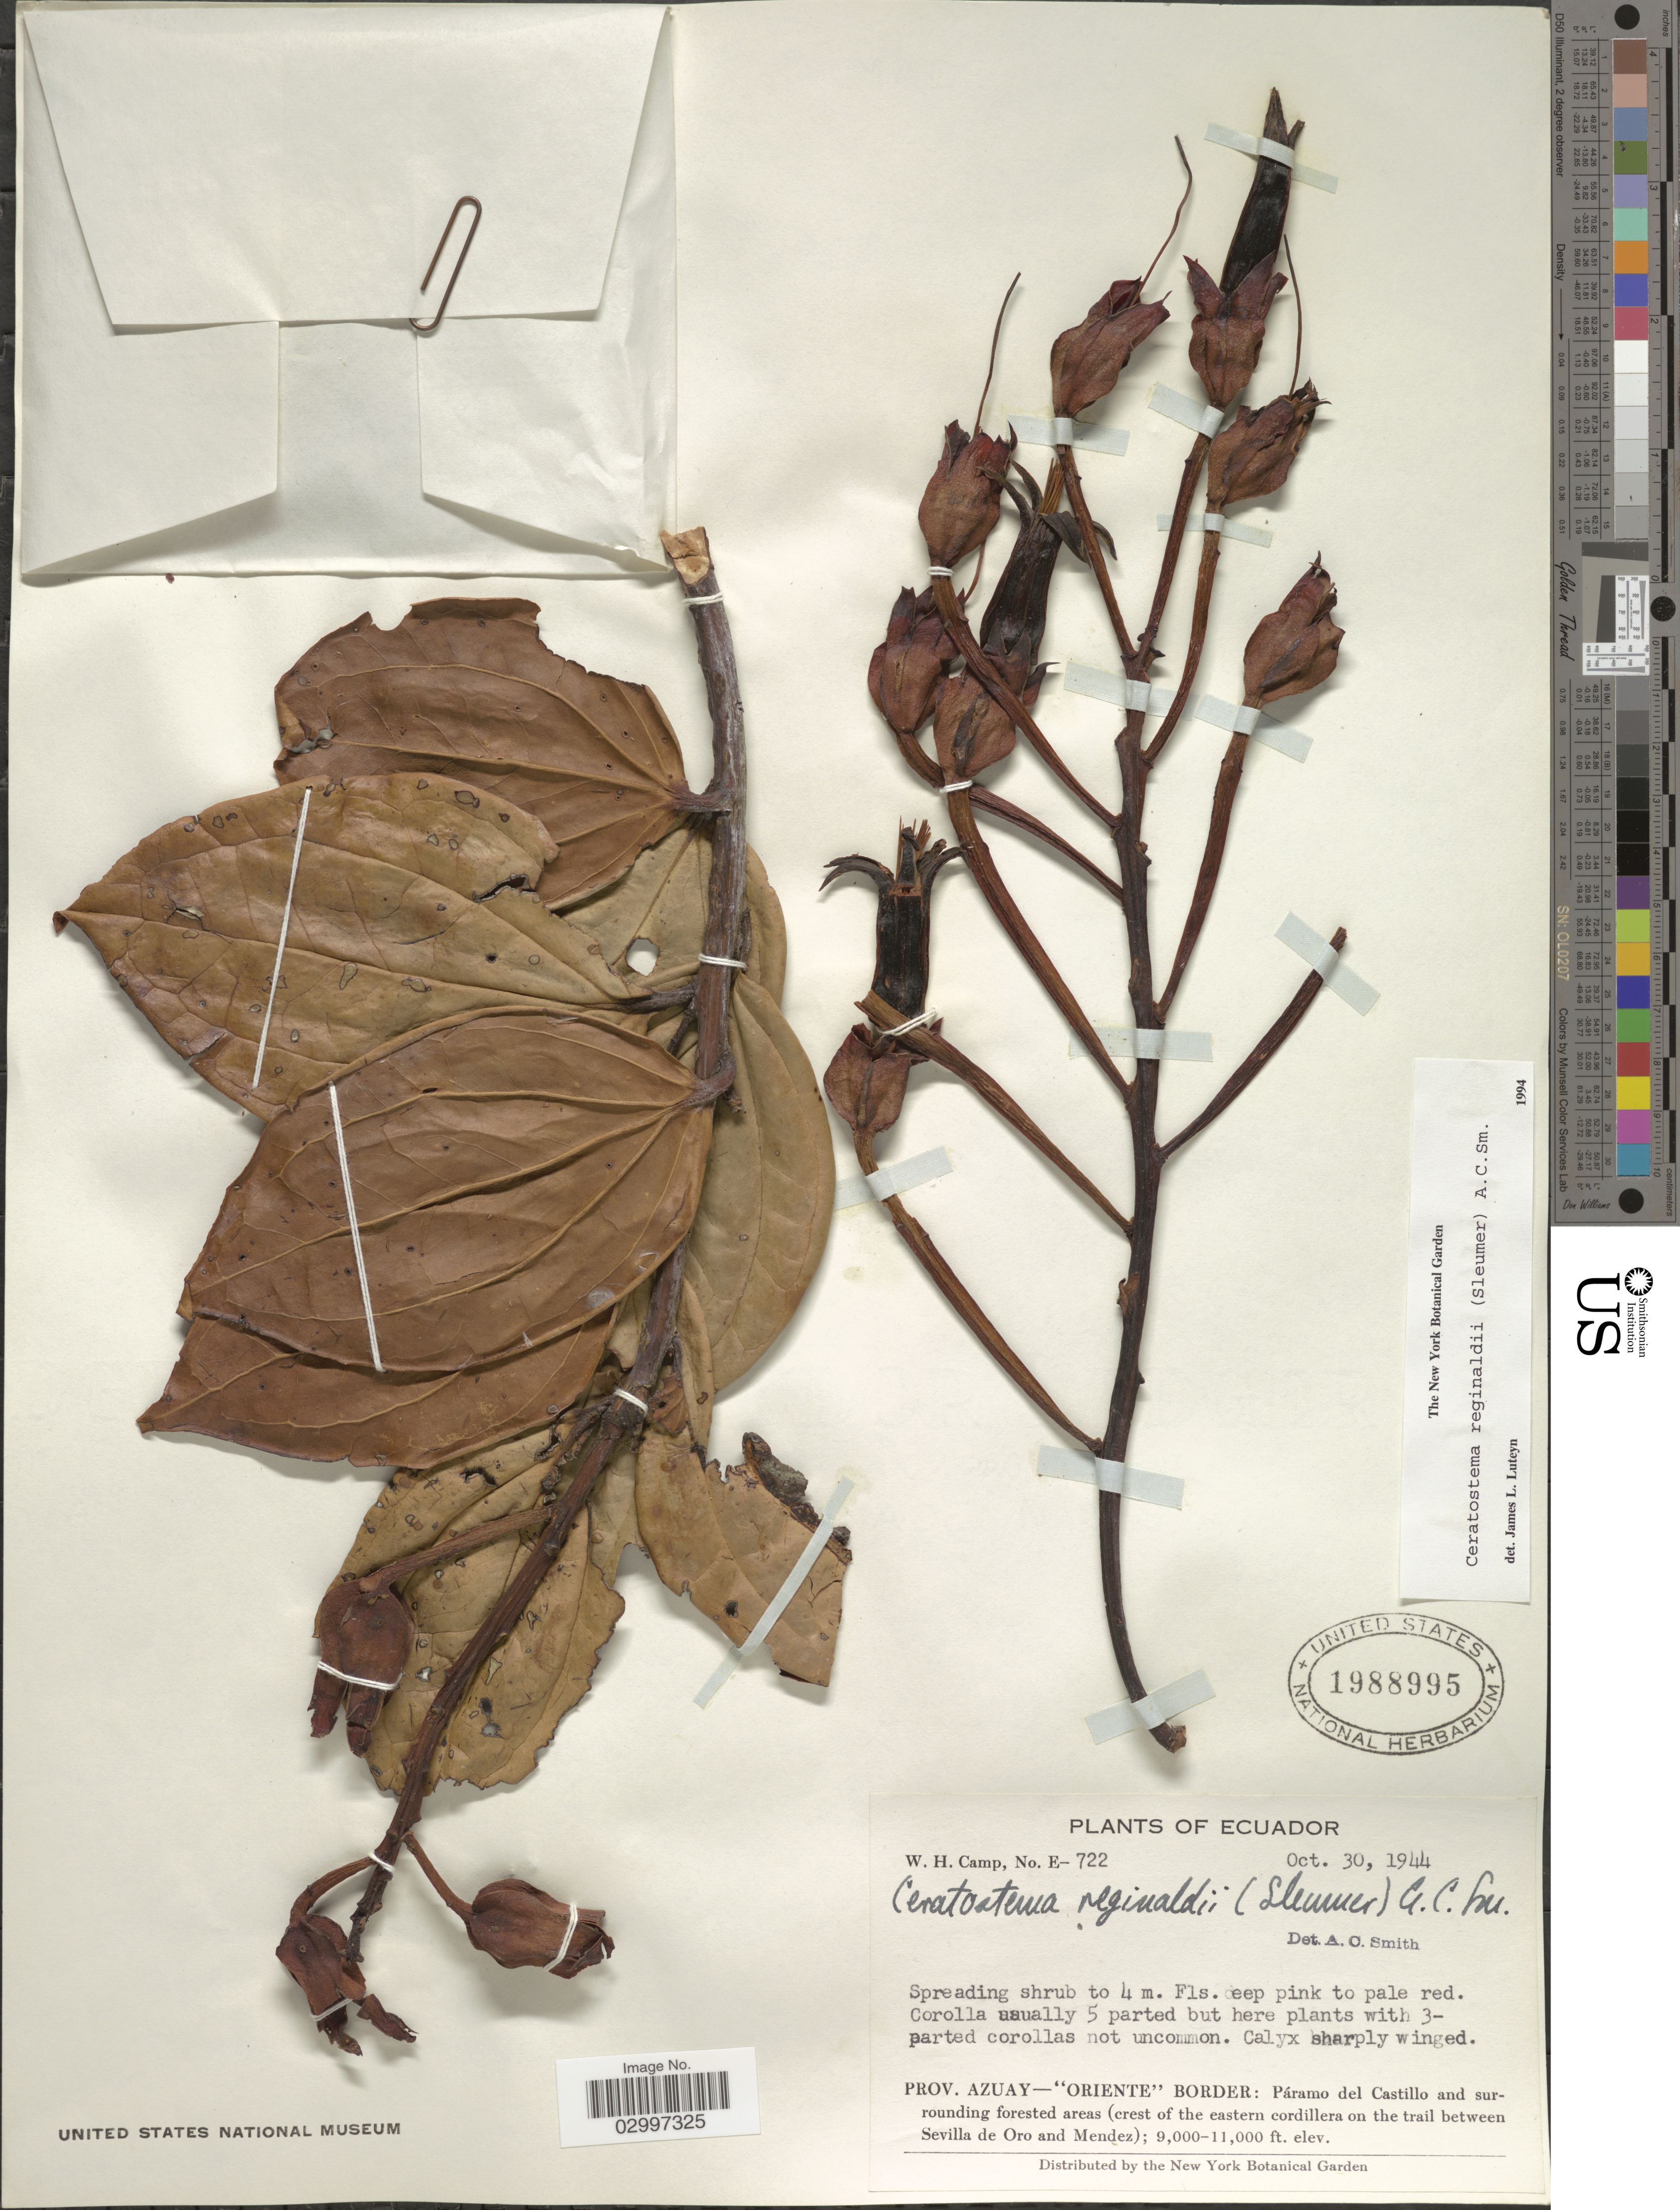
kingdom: Plantae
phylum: Tracheophyta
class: Magnoliopsida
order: Ericales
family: Ericaceae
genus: Ceratostema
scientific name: Ceratostema reginaldii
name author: (Sleumer) A.C. Sm.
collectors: W. H. Camp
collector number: E-722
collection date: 1944-10-30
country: Ecuador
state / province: Azuay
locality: Oriente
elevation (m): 2743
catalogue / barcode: US 1988995